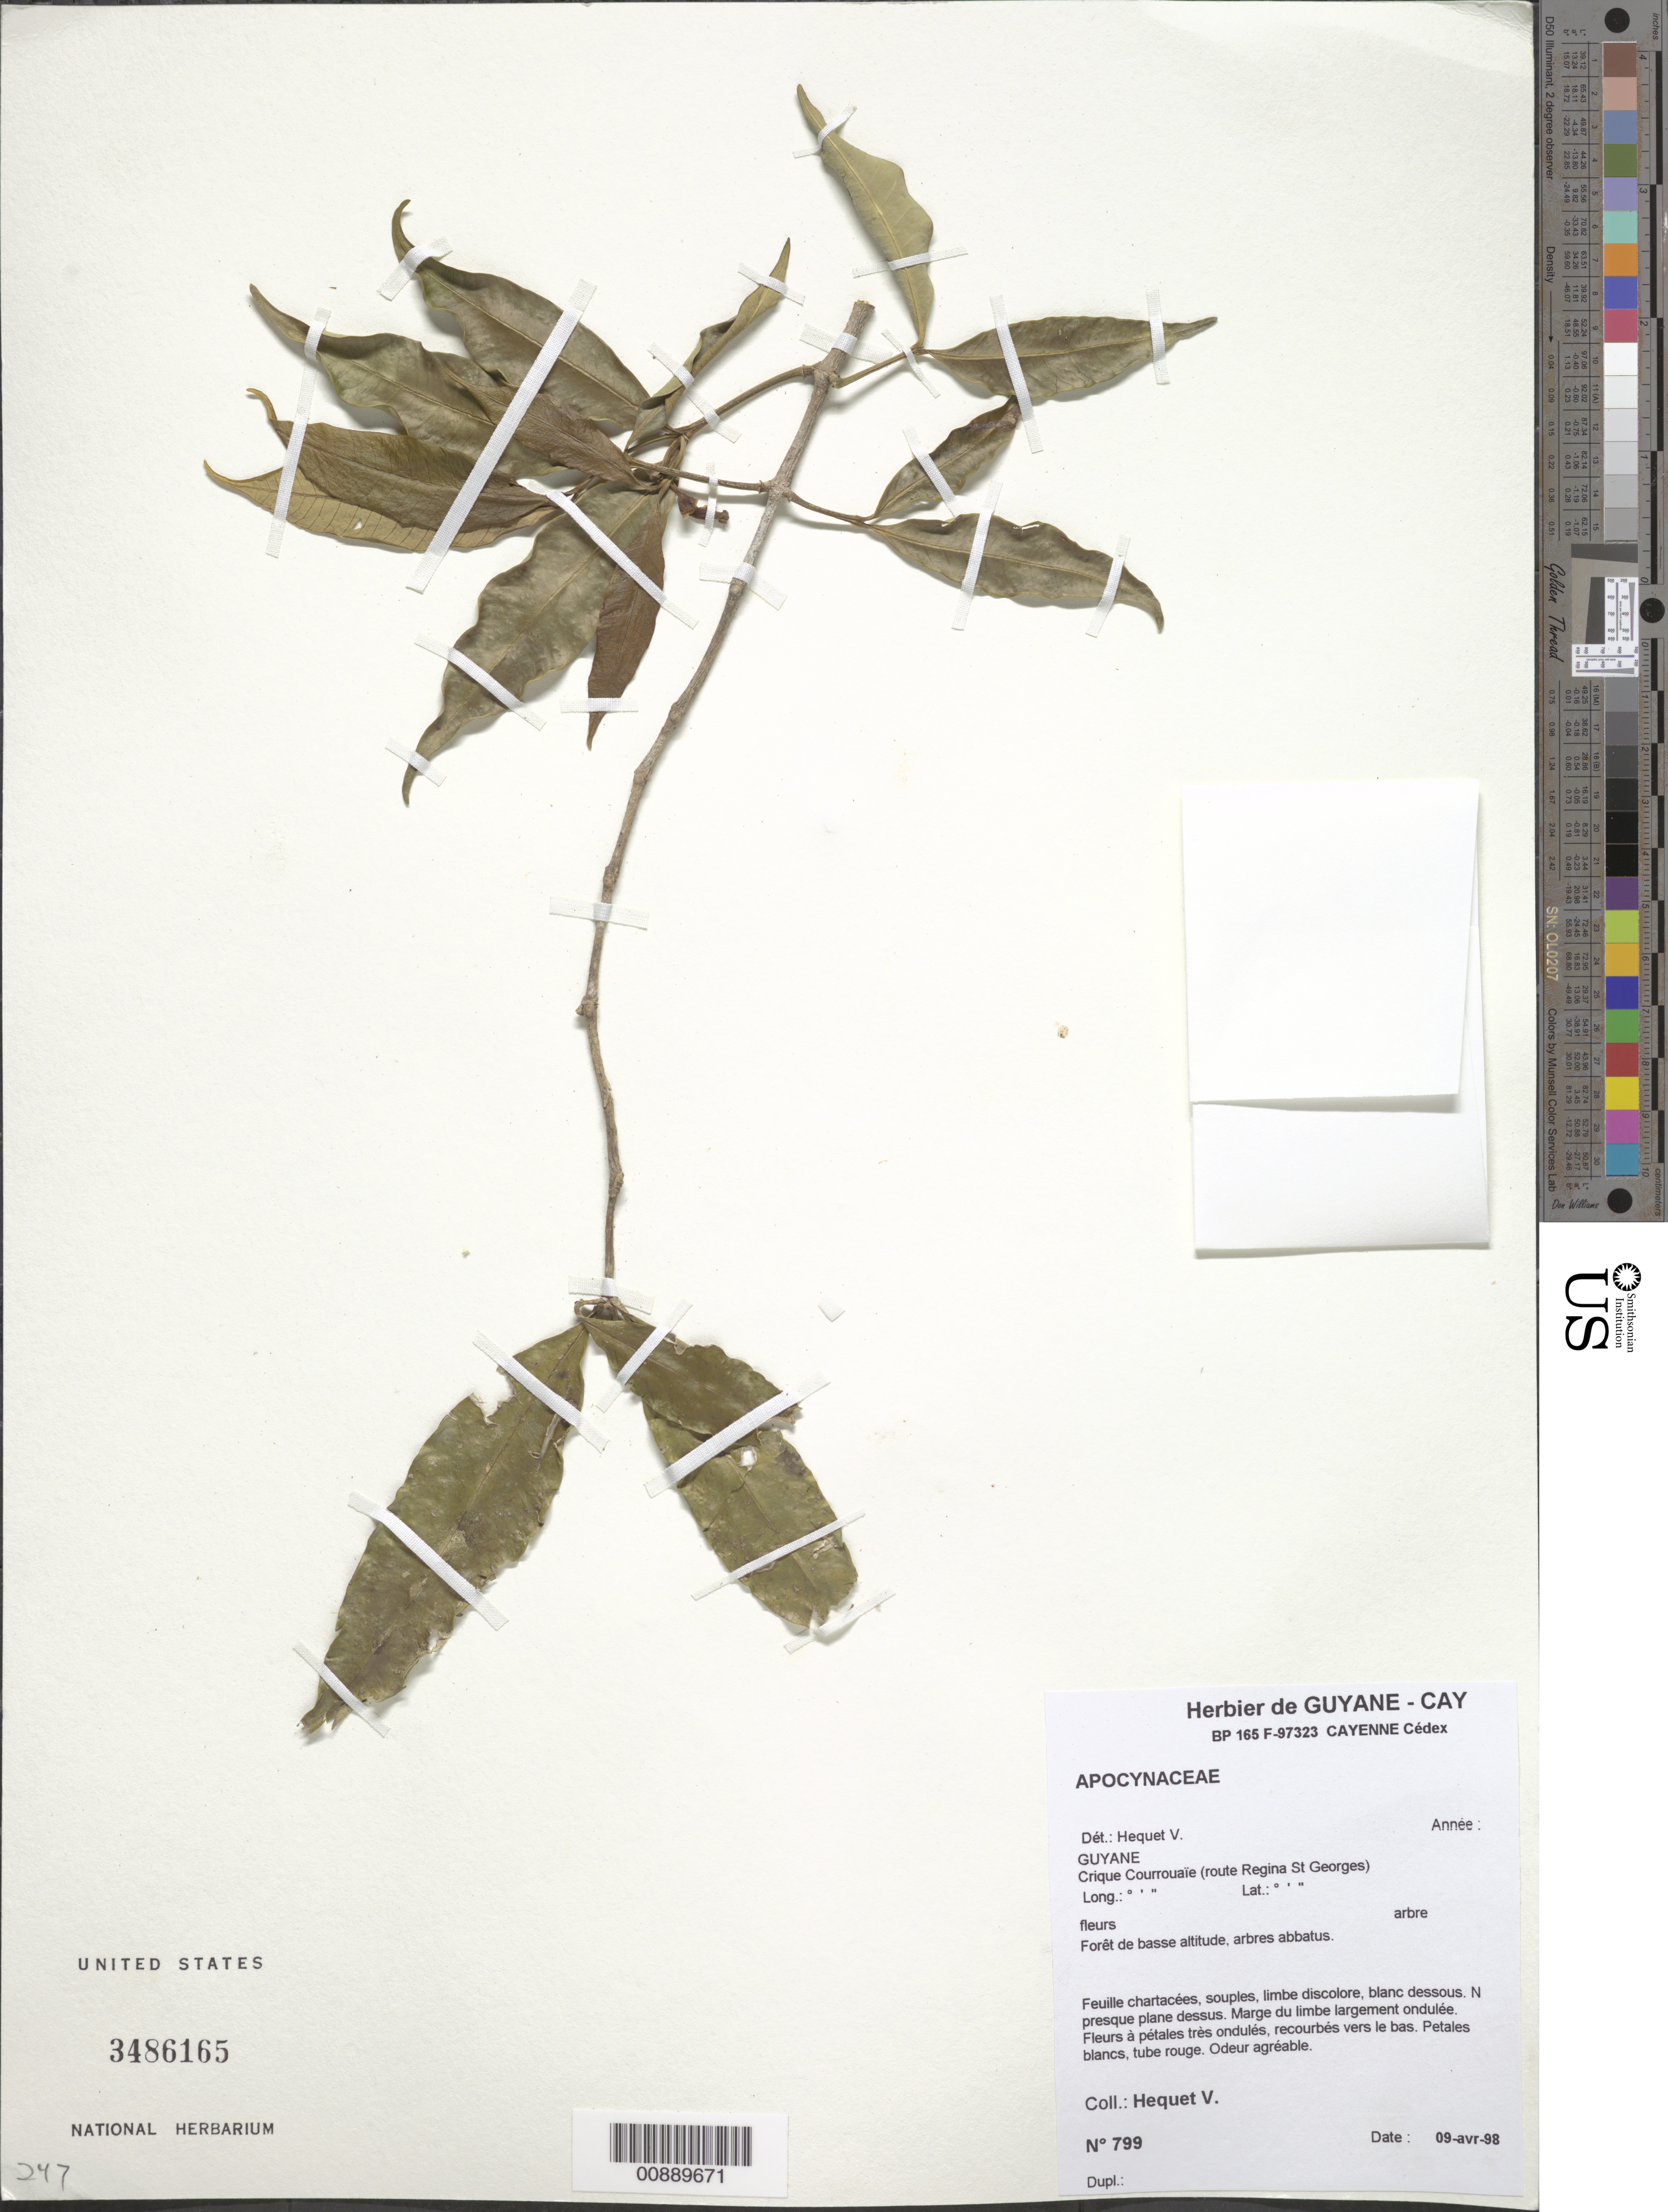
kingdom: Plantae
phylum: Tracheophyta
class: Magnoliopsida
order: Gentianales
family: Apocynaceae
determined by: Hequet, V.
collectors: V. Hequet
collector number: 799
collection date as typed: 9-Apr-98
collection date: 1998-04-09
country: French Guiana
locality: Crique Courrouaïe, route Regina St. Georges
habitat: Forêt de basse altitude, arbres abbatus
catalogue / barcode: US 3486165